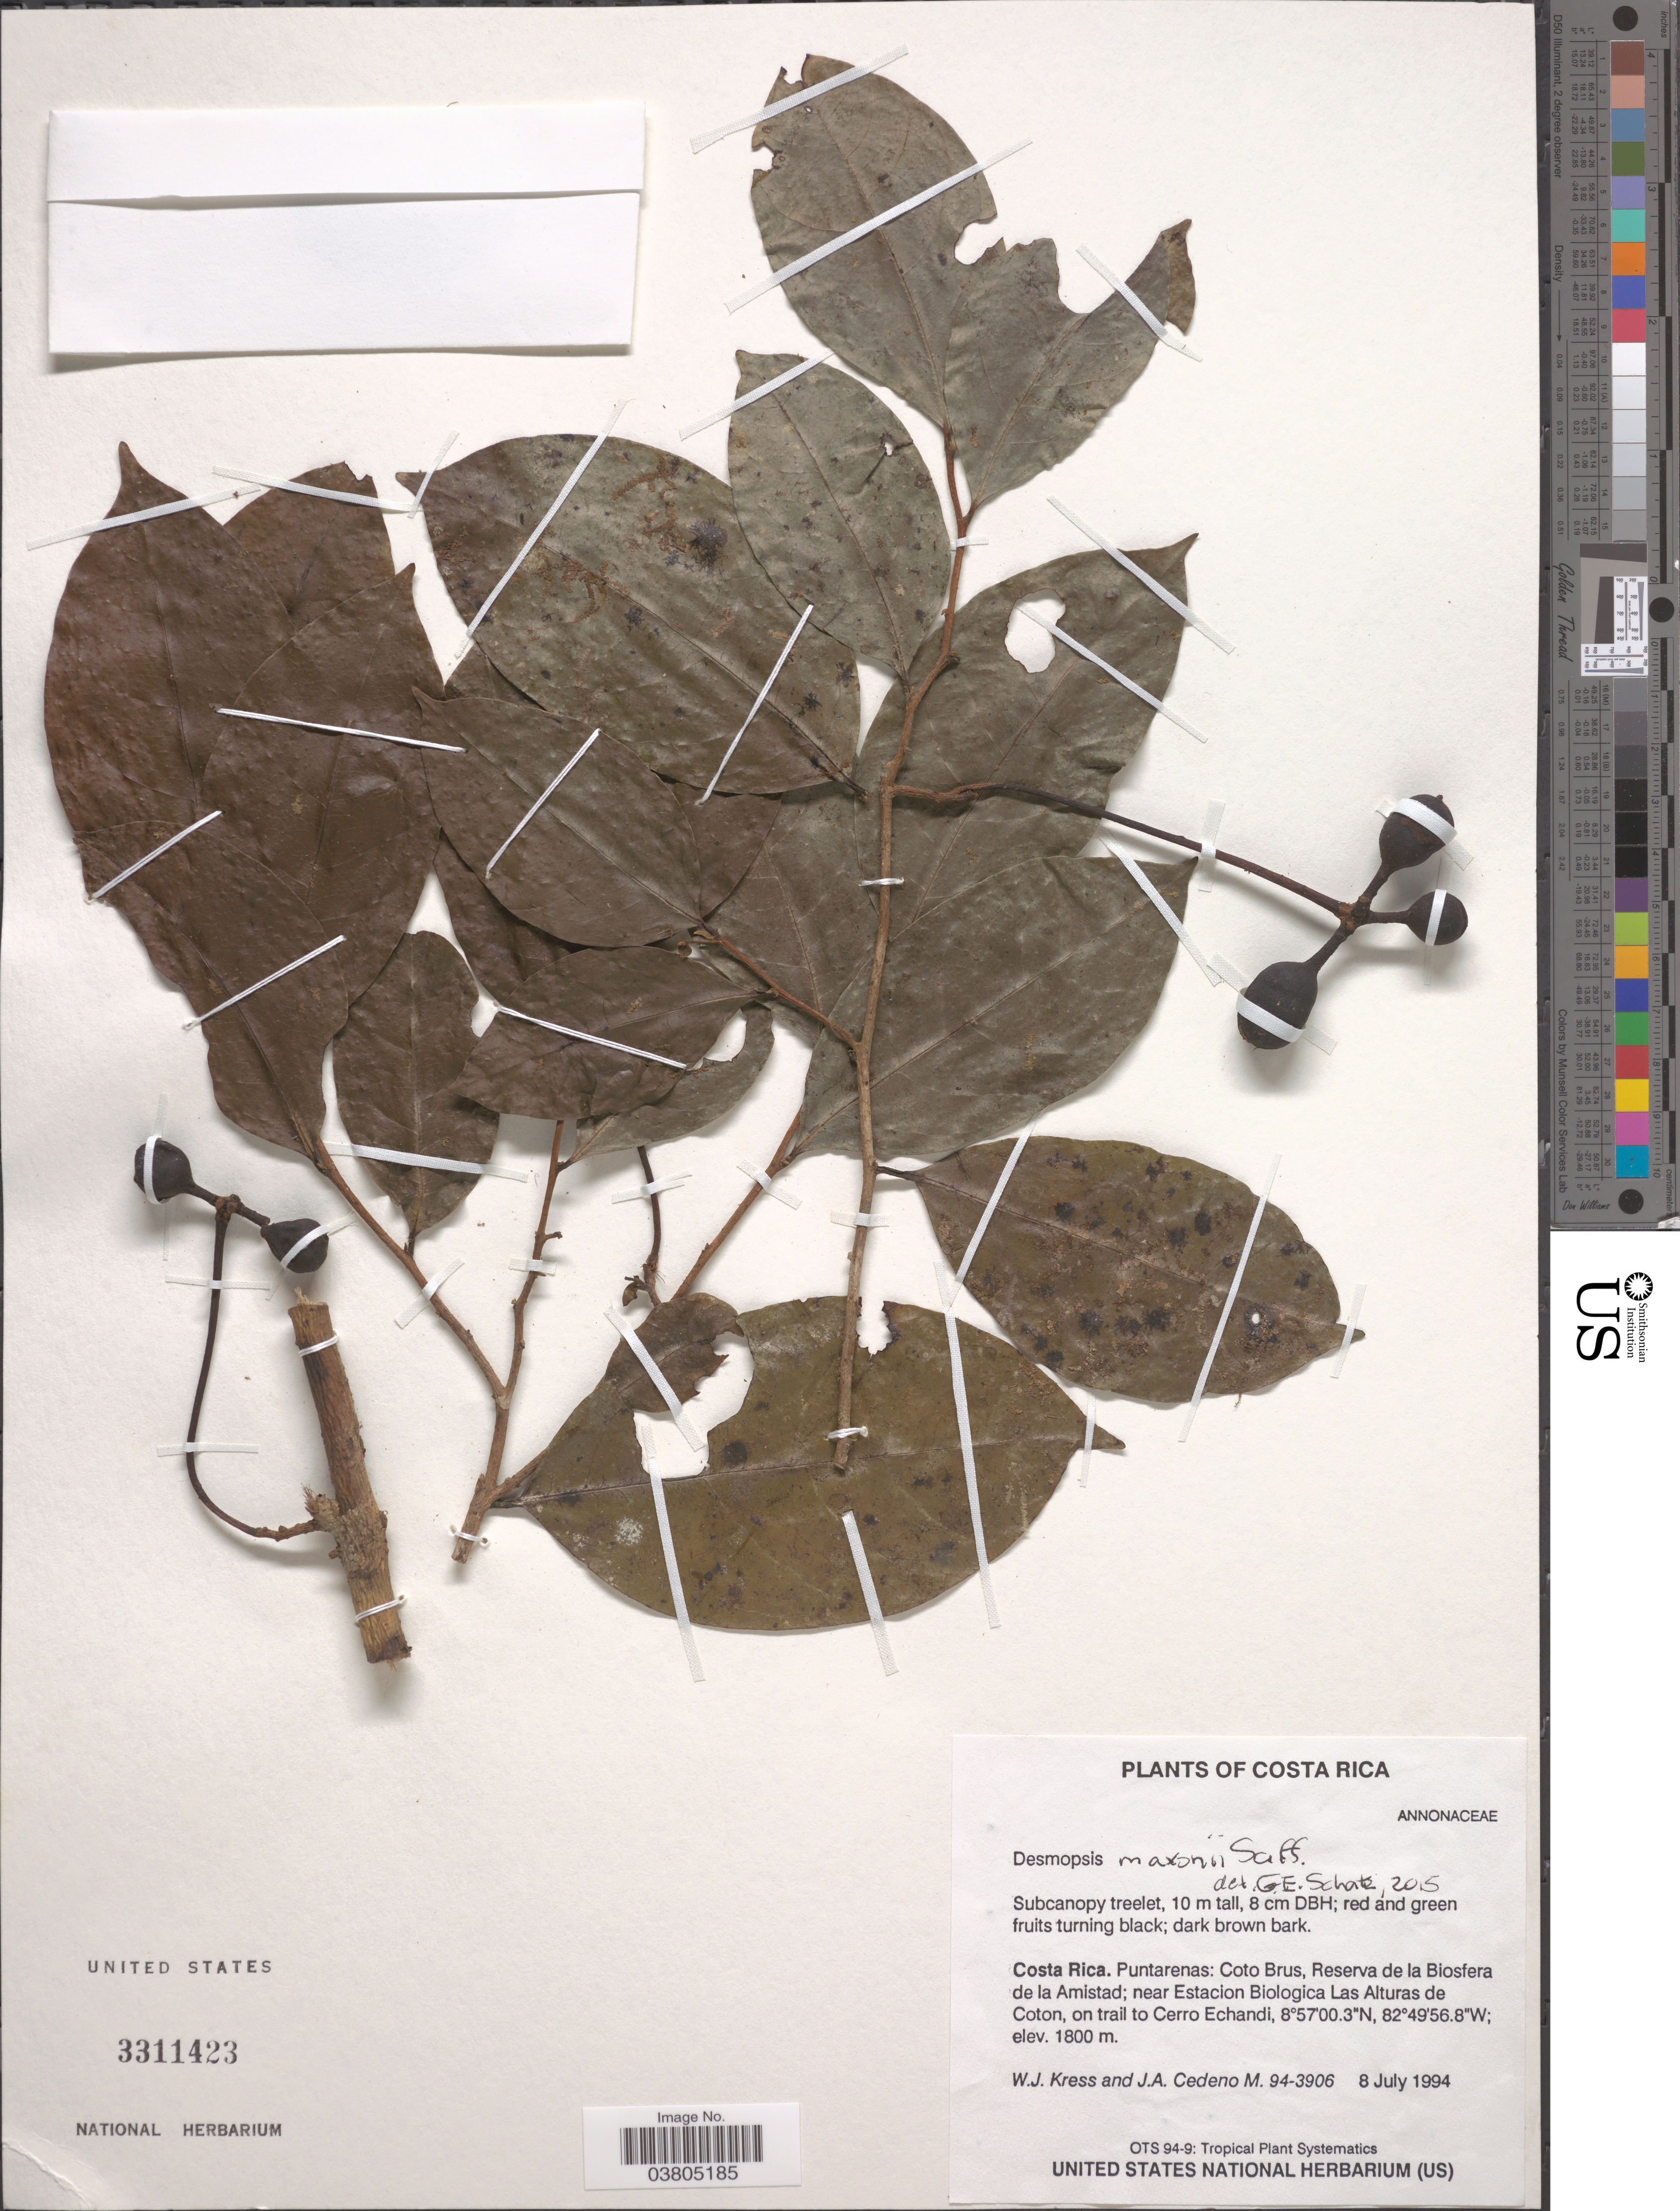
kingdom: Plantae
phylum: Tracheophyta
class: Magnoliopsida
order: Magnoliales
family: Annonaceae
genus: Desmopsis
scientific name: Desmopsis maxonii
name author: Saff.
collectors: W. J. Kress & J. A. Cedeño M.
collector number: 94-3906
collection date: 1994-07-08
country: Costa Rica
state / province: Puntarenas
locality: Coto Brus, Reserva de la Biosfera de la Amistad; near Estacion Biologica Las Alturas de Coton, on trail to Cerro Echandi.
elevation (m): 1800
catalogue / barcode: US 3311423